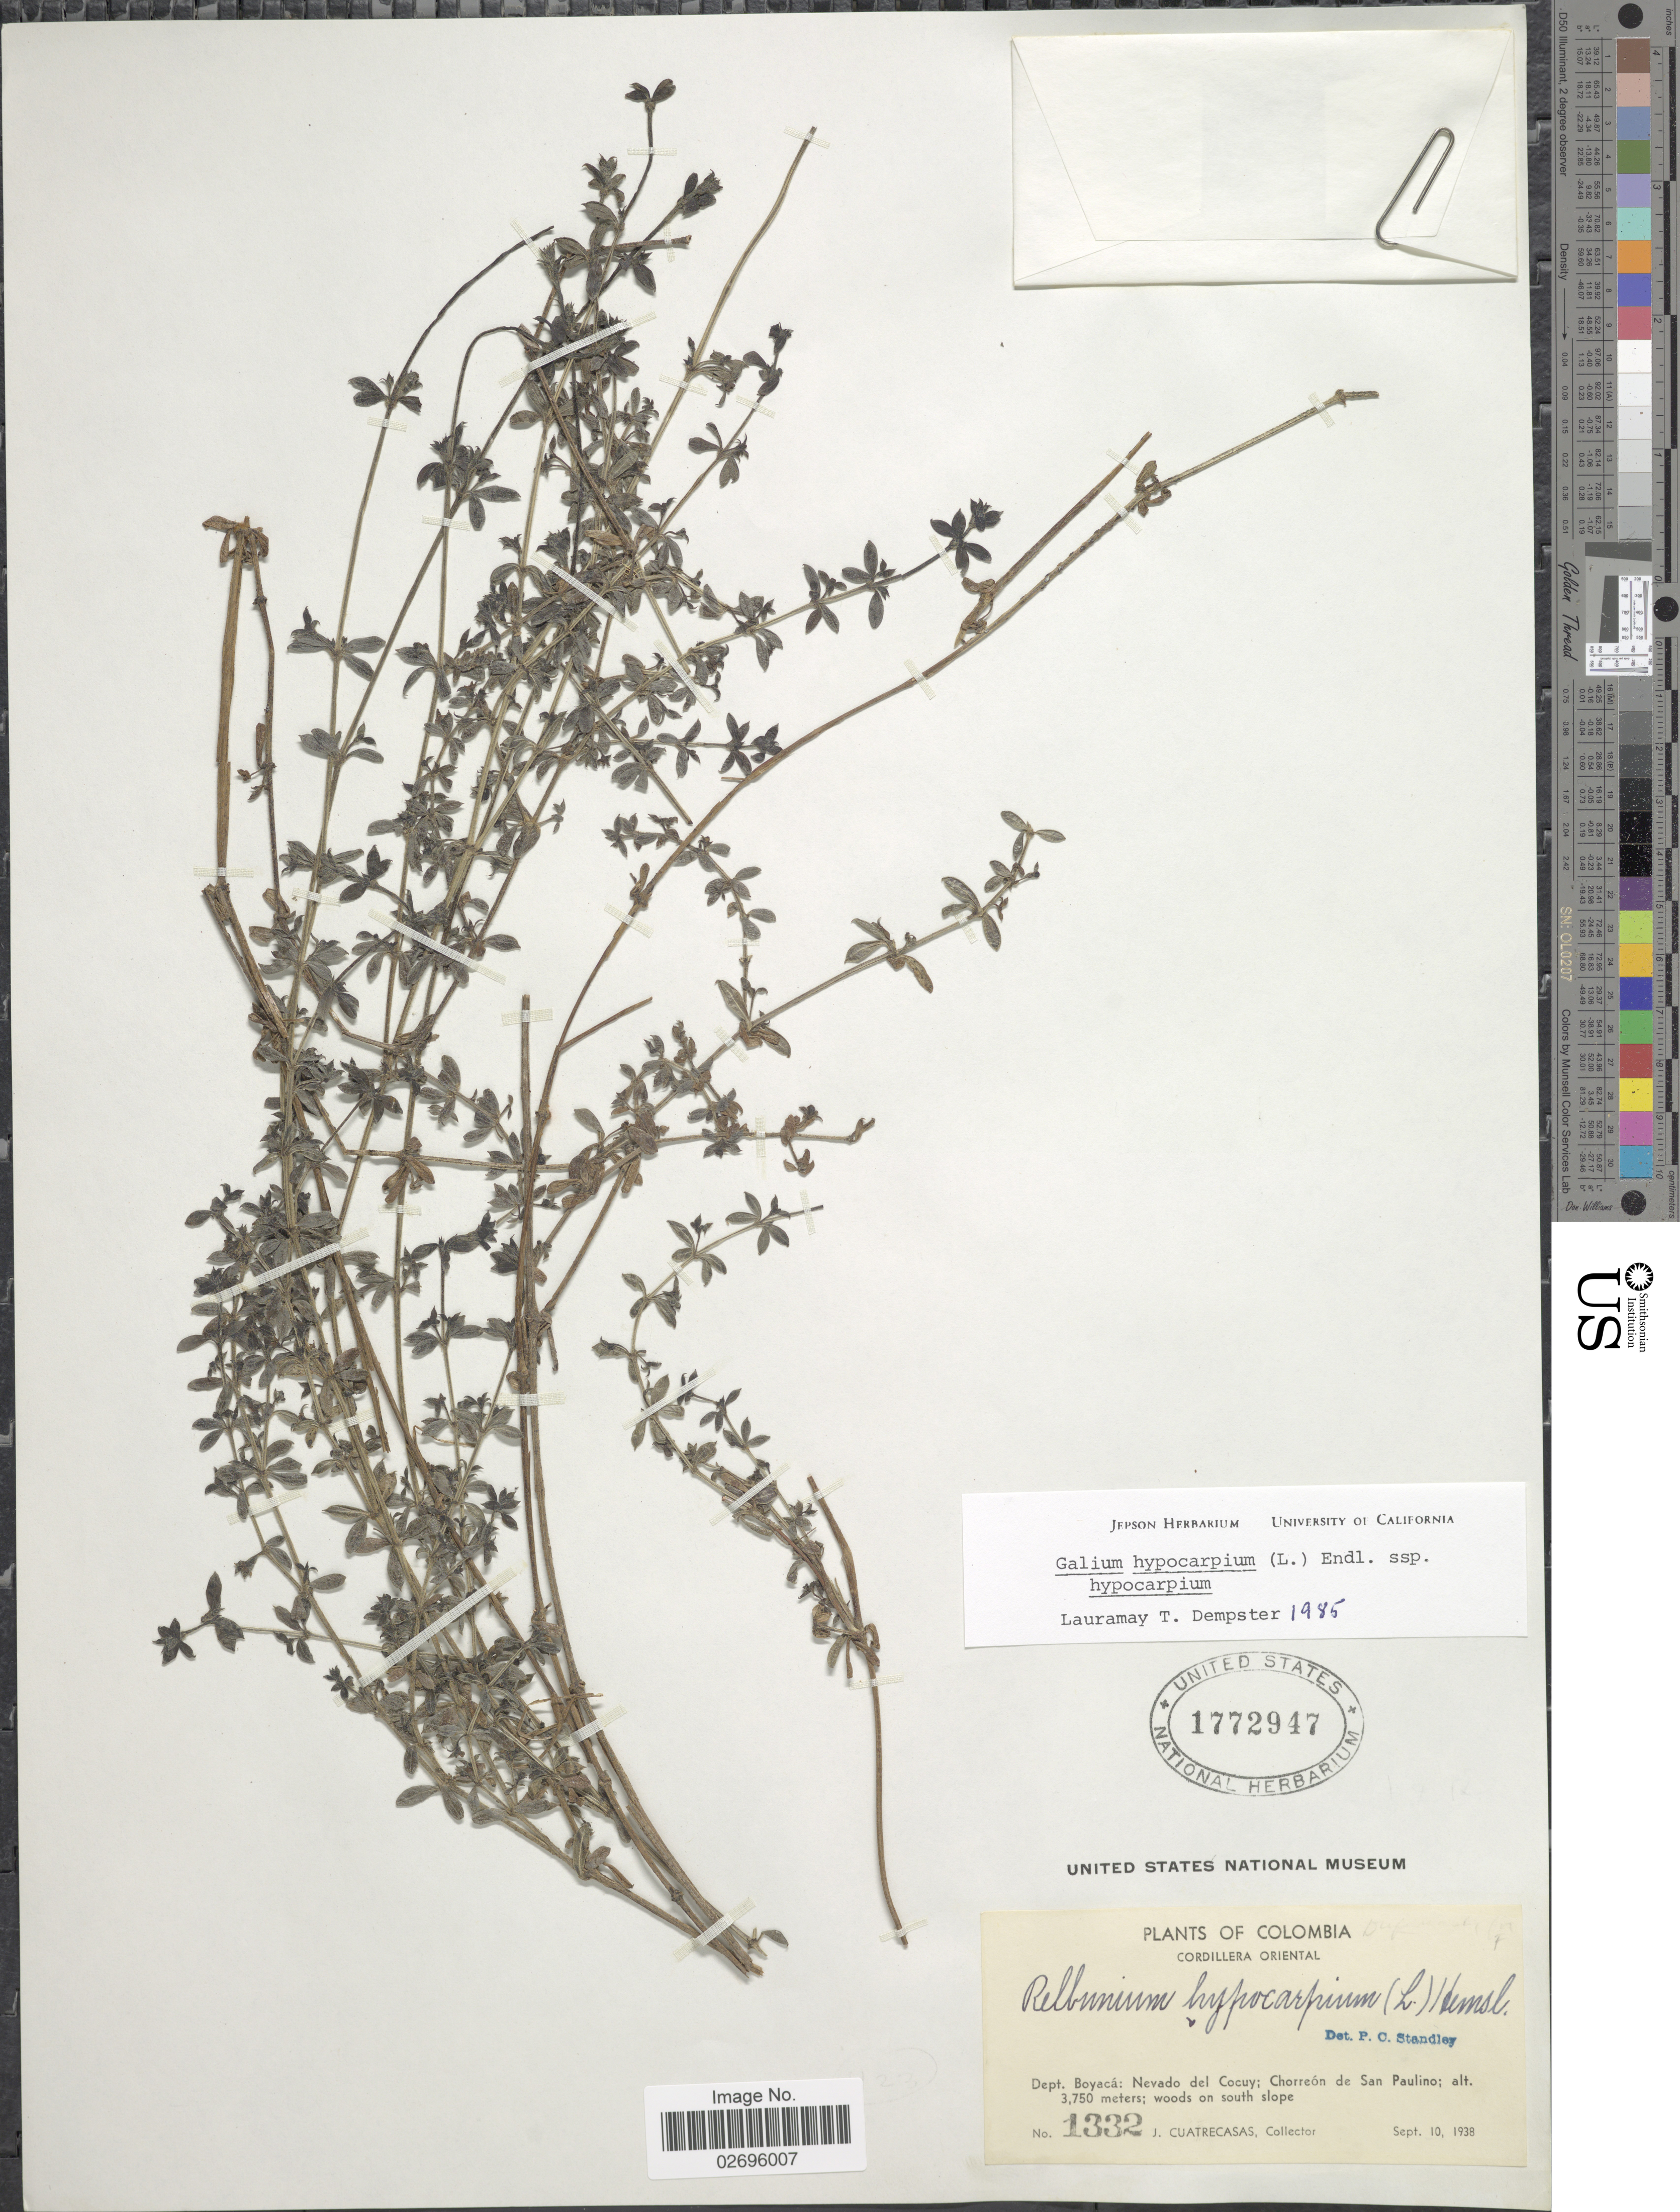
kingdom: Plantae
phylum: Tracheophyta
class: Magnoliopsida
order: Gentianales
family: Rubiaceae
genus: Galium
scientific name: Galium hypocarpium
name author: (L.) Endl. ex Griseb.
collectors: J. Cuatrecasas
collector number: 1332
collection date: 1938-09-10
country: Colombia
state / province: Boyacá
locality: Cordillera Oriental, Dept. Boyacá: Nevado del Cocuy; Chorreón de San Paulino; woods on south slope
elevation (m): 3750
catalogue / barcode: US 1772947